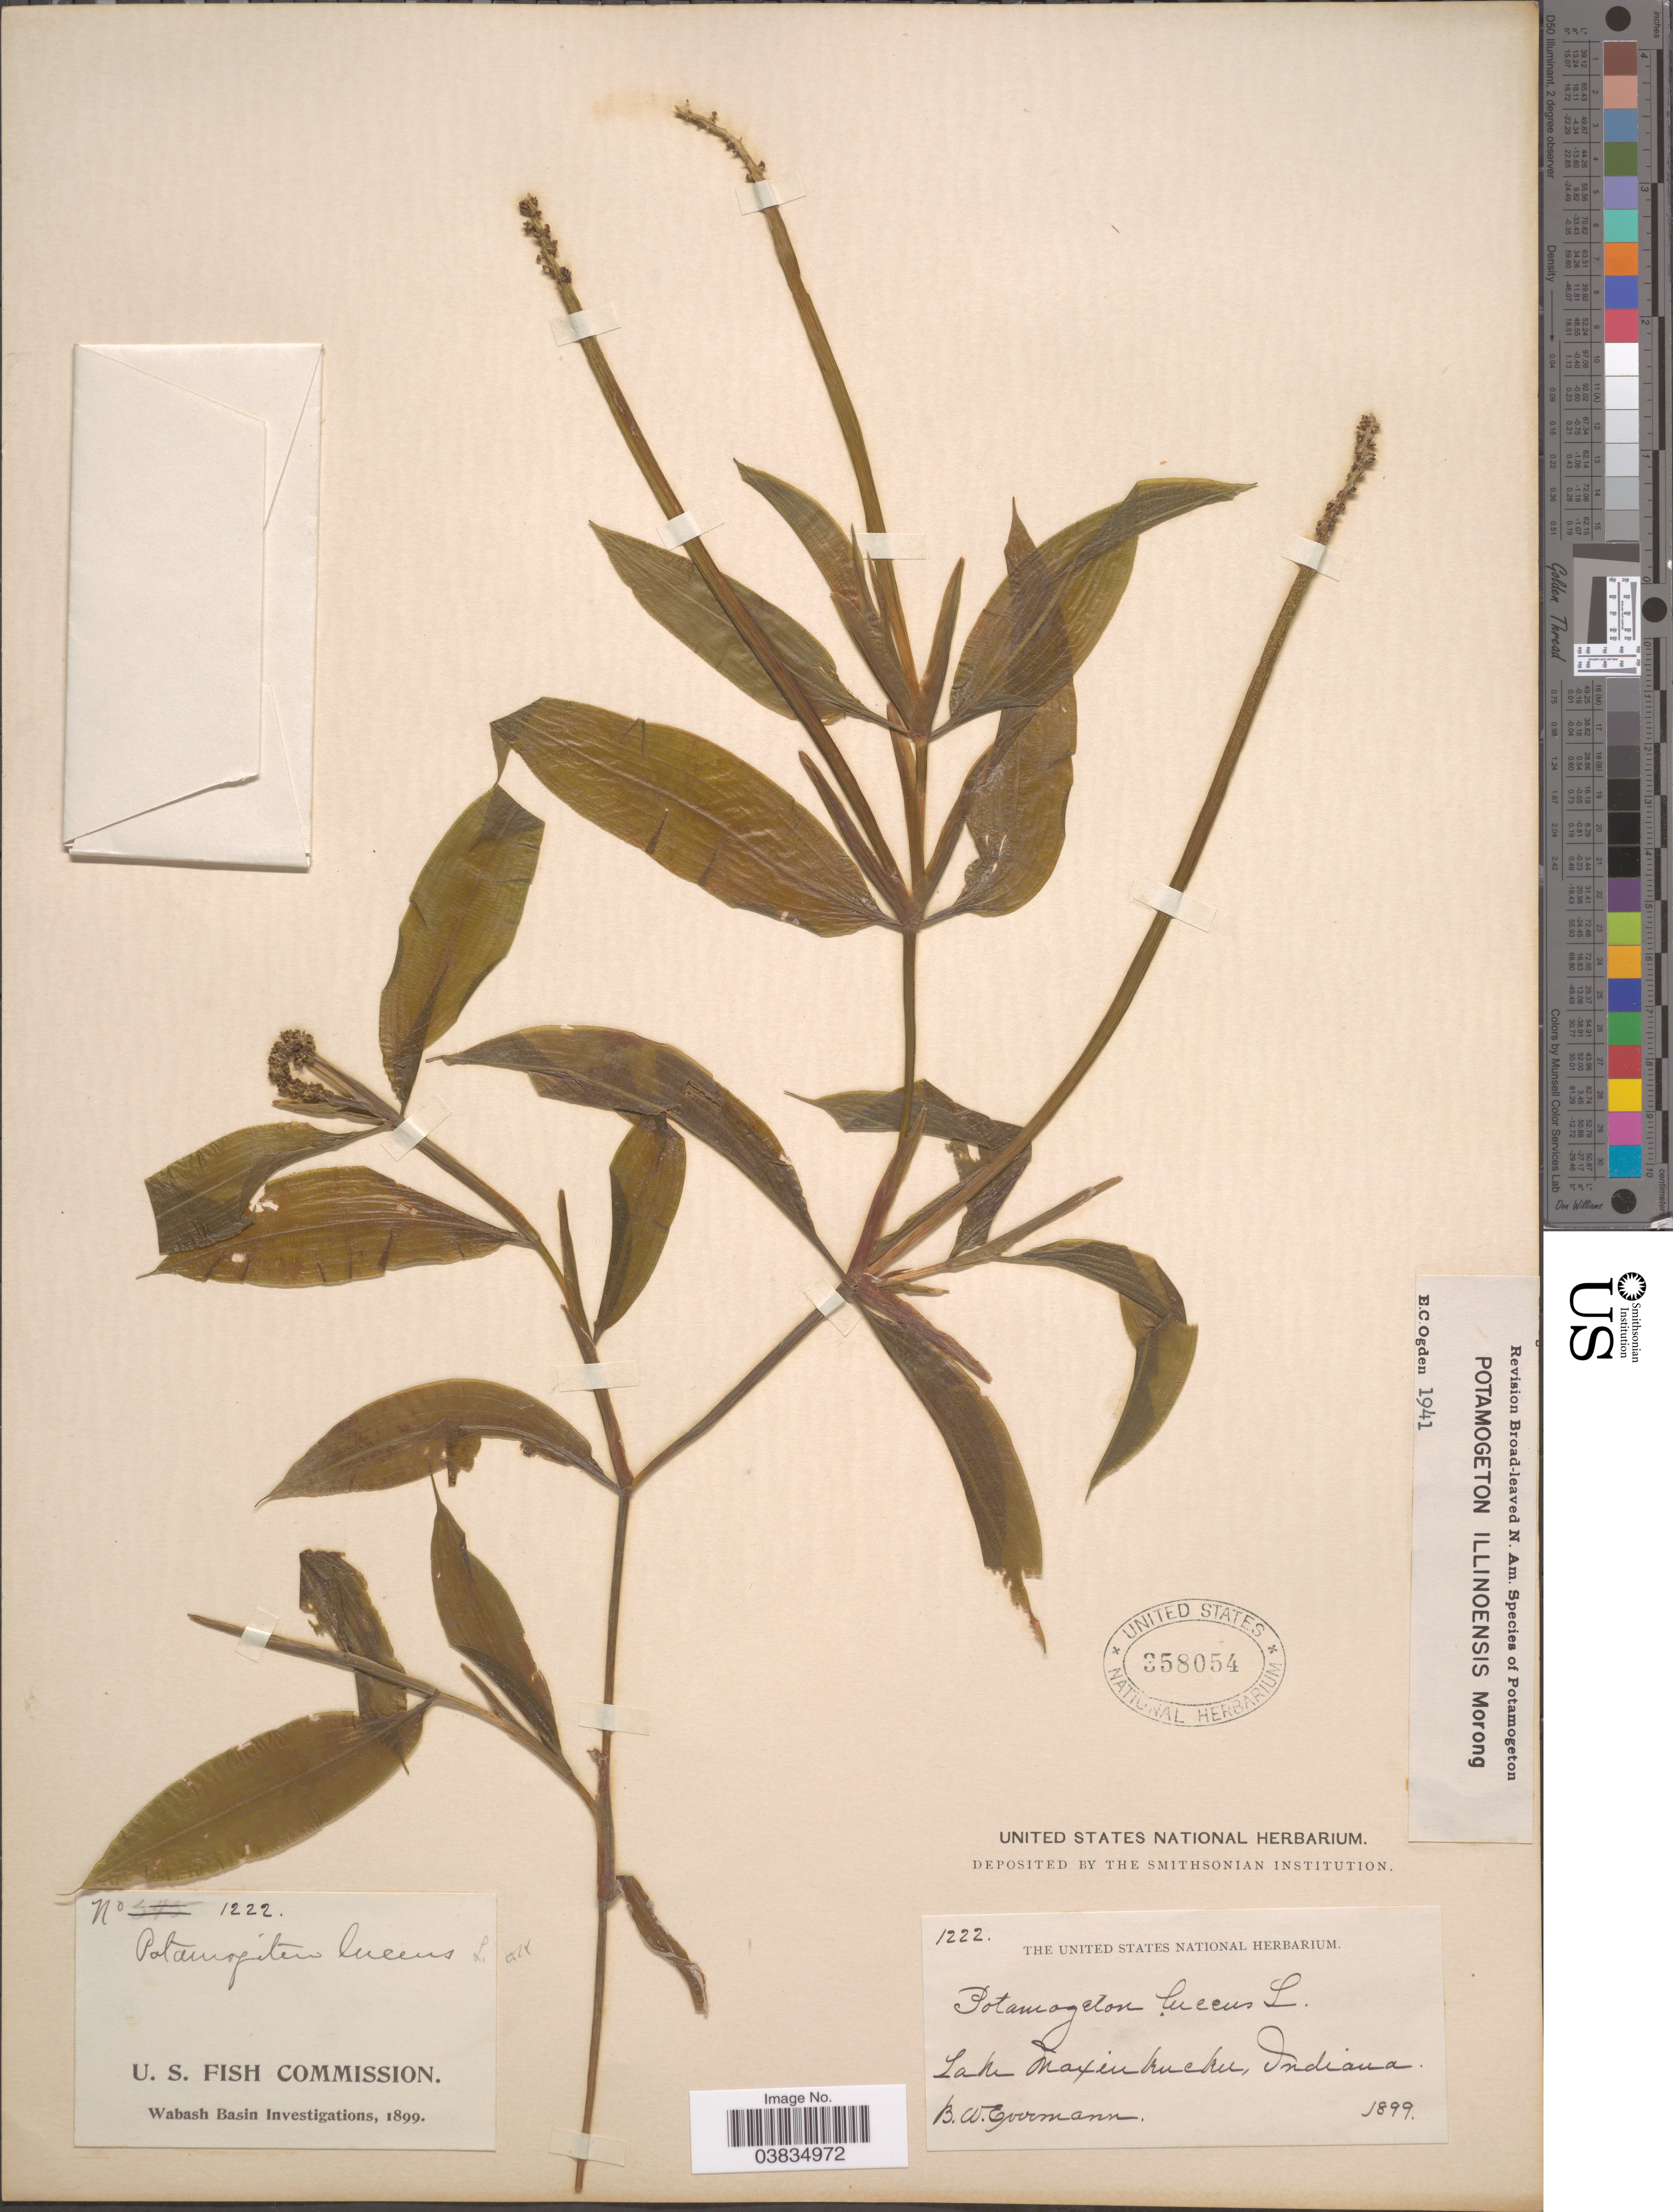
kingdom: Plantae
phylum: Tracheophyta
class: Liliopsida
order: Alismatales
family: Potamogetonaceae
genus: Potamogeton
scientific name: Potamogeton illinoensis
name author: Morong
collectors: B. W. Evermann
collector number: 1222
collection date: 1899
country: United States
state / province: Indiana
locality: Lake Maxinkucku.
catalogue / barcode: US 358054